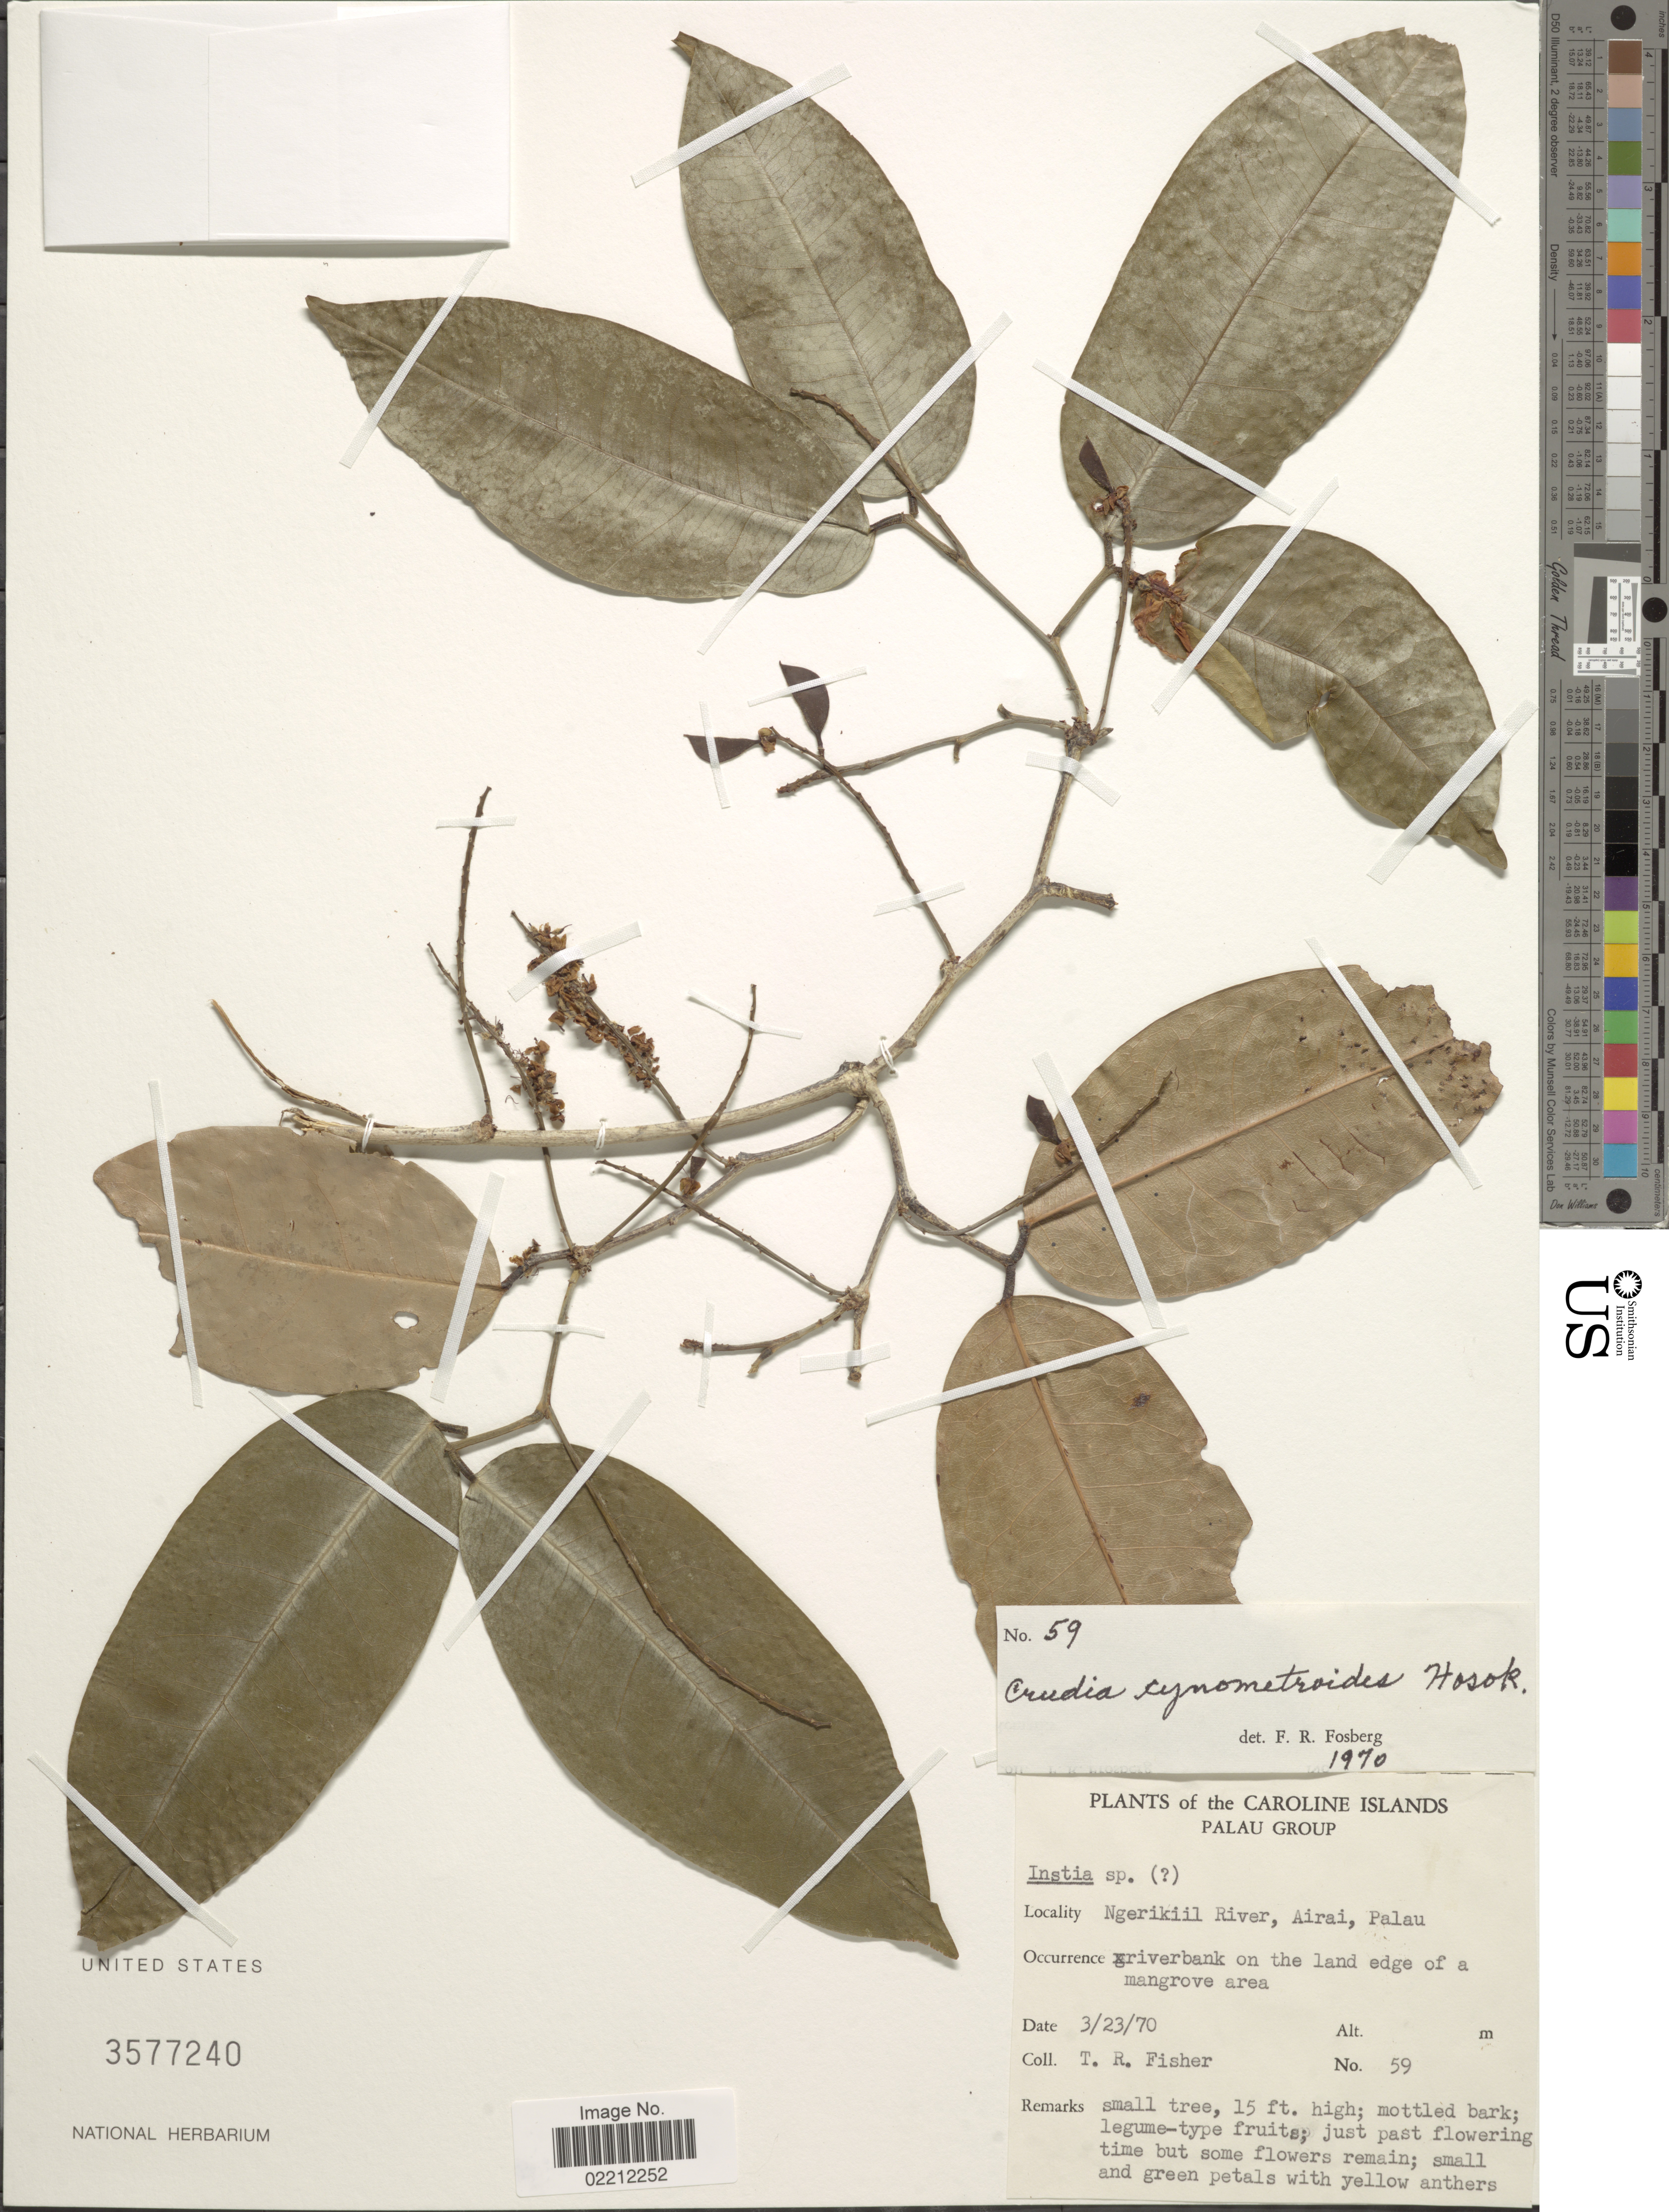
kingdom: Plantae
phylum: Tracheophyta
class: Magnoliopsida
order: Fabales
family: Fabaceae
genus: Crudia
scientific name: Crudia cynometroides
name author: Hosok.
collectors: T. R. Fisher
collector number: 59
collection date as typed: Transcribed d/m/y: 23/3/70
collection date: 1970-03-23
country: Palau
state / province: Airai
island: Babeldaob [Babelthuap]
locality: Caroline Islands. Palau Group. Ngerikil River, Airai, riverbank on the land edge of a mangrove area.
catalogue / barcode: US 3577240